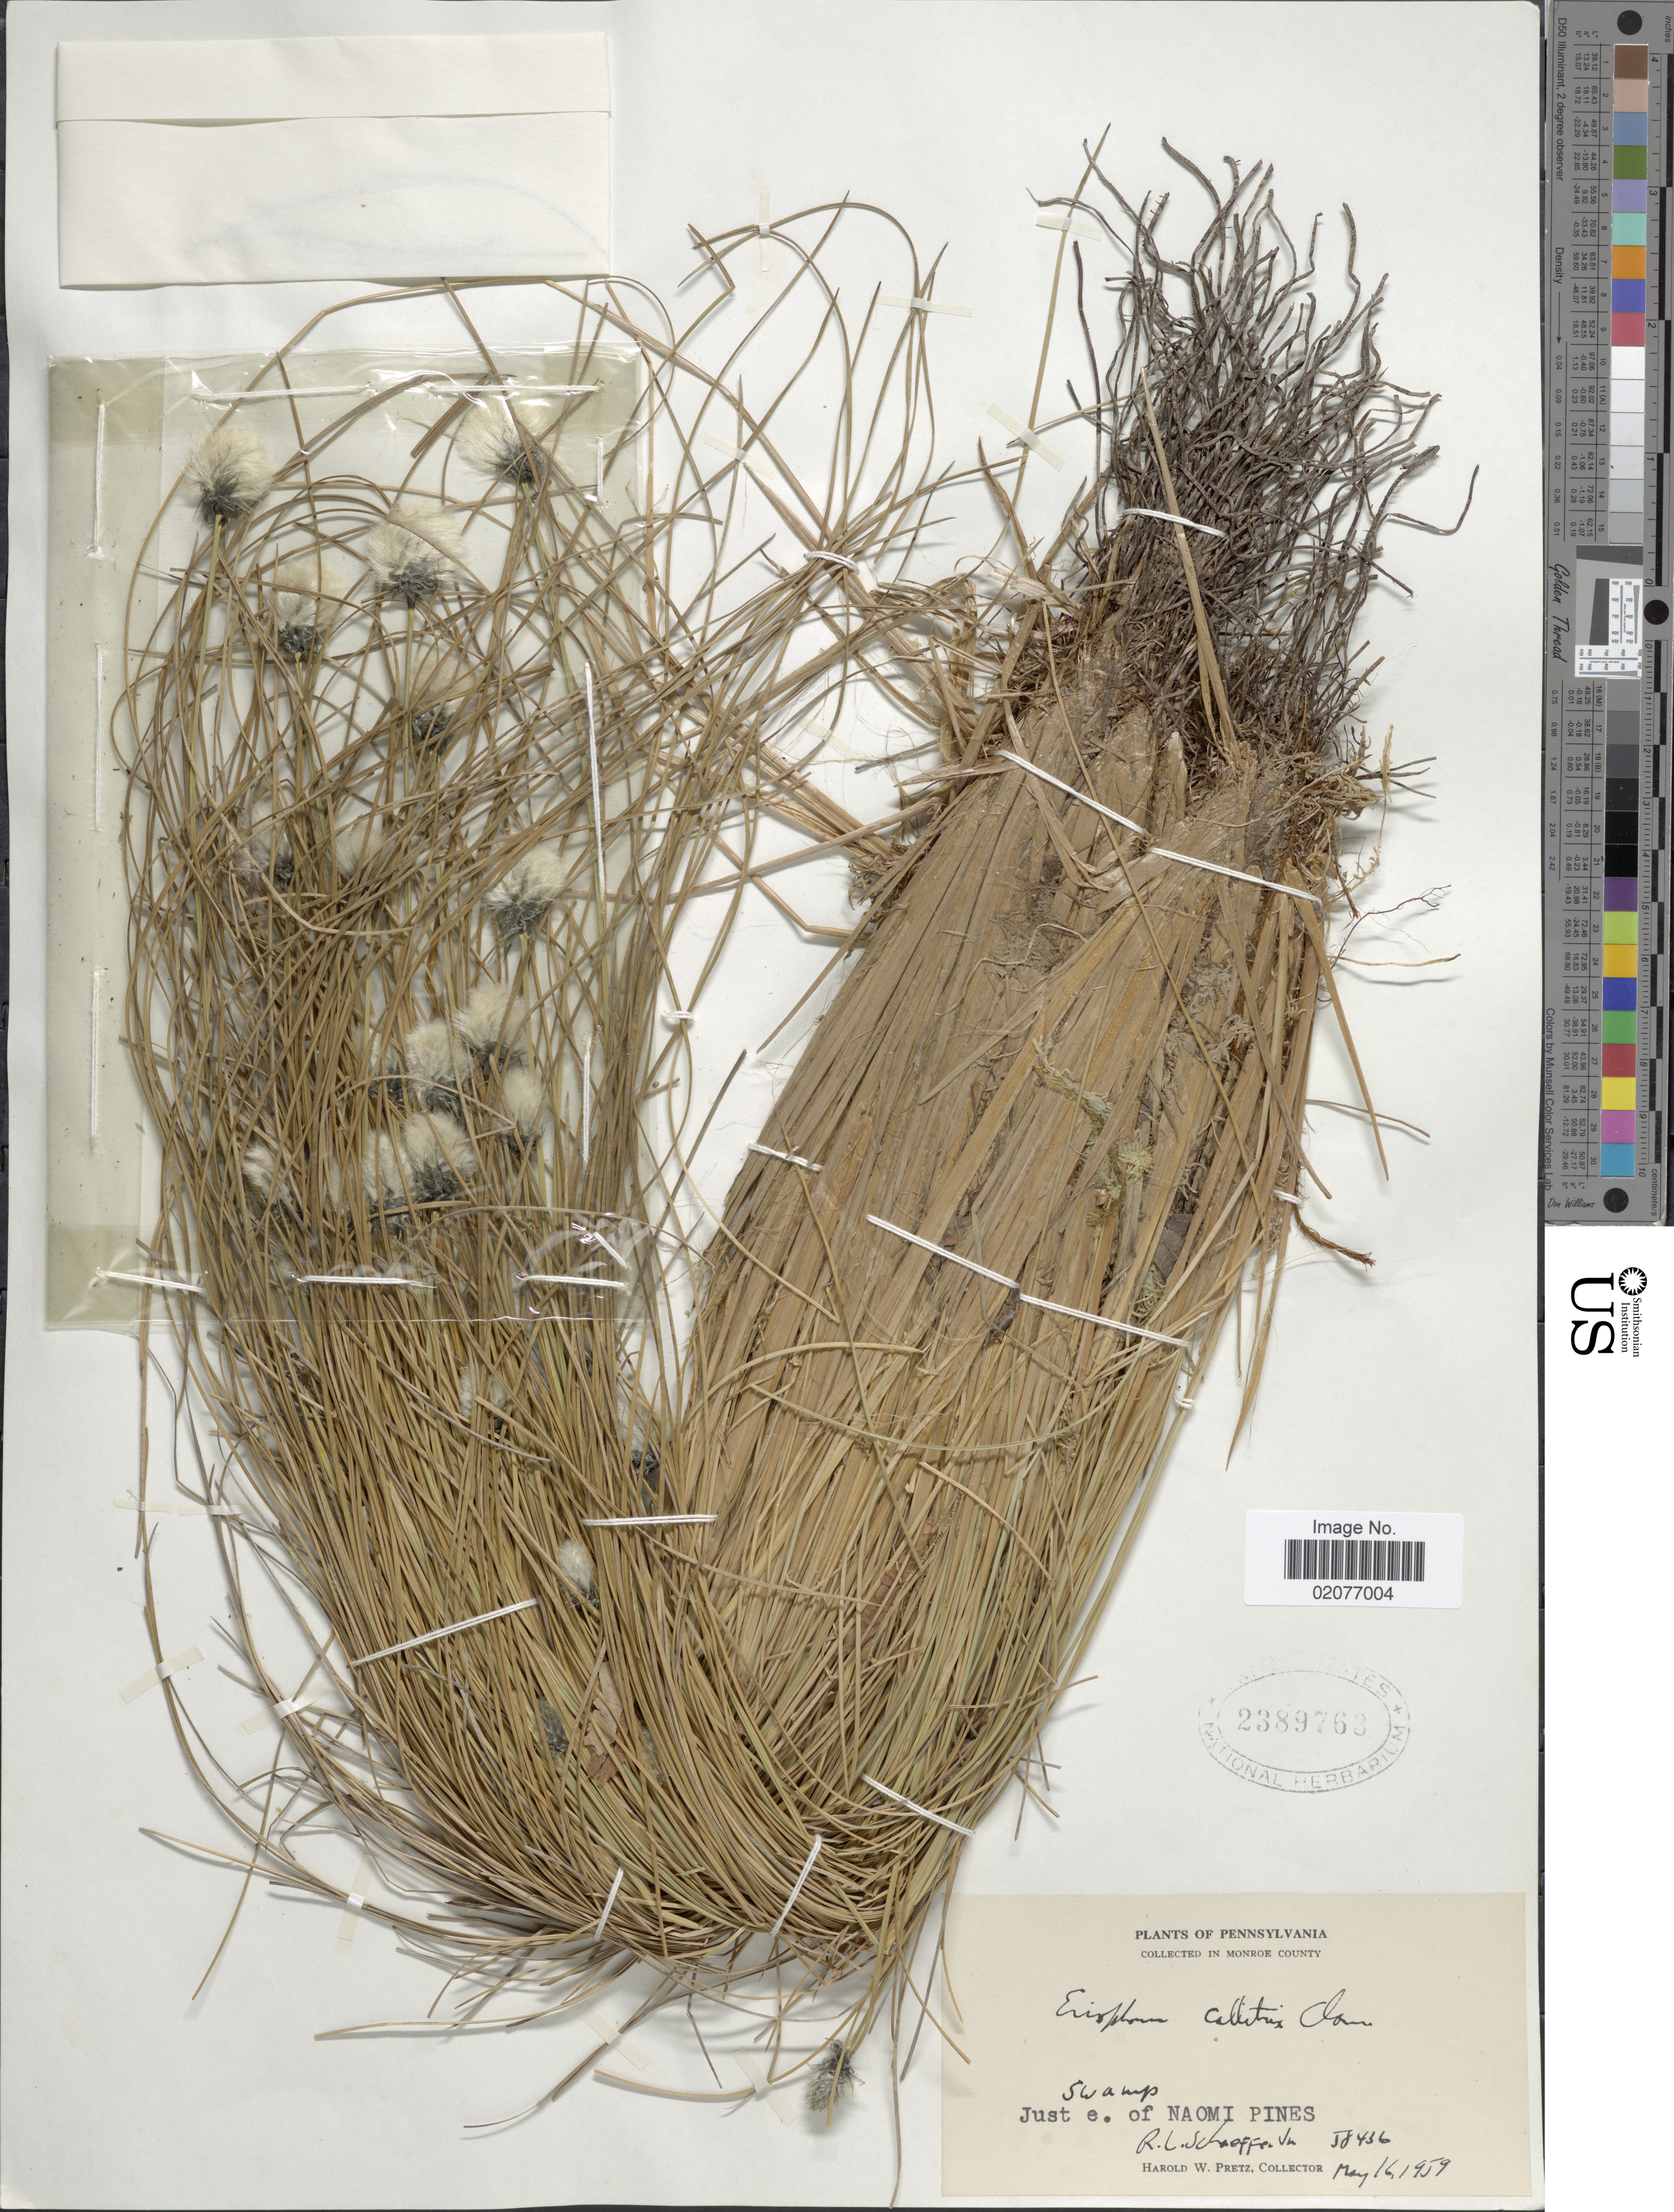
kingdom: Plantae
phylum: Tracheophyta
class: Liliopsida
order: Poales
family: Cyperaceae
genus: Eriophorum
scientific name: Eriophorum callitrix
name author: Cham. ex C.A. Mey.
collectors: R. L. Schaeffer Jr. & H. W. Pretz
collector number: T8436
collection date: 1959-05-16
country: United States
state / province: Pennsylvania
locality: In Monroe County, Swamp, Just e. of Naomi Pines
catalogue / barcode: US 2389763